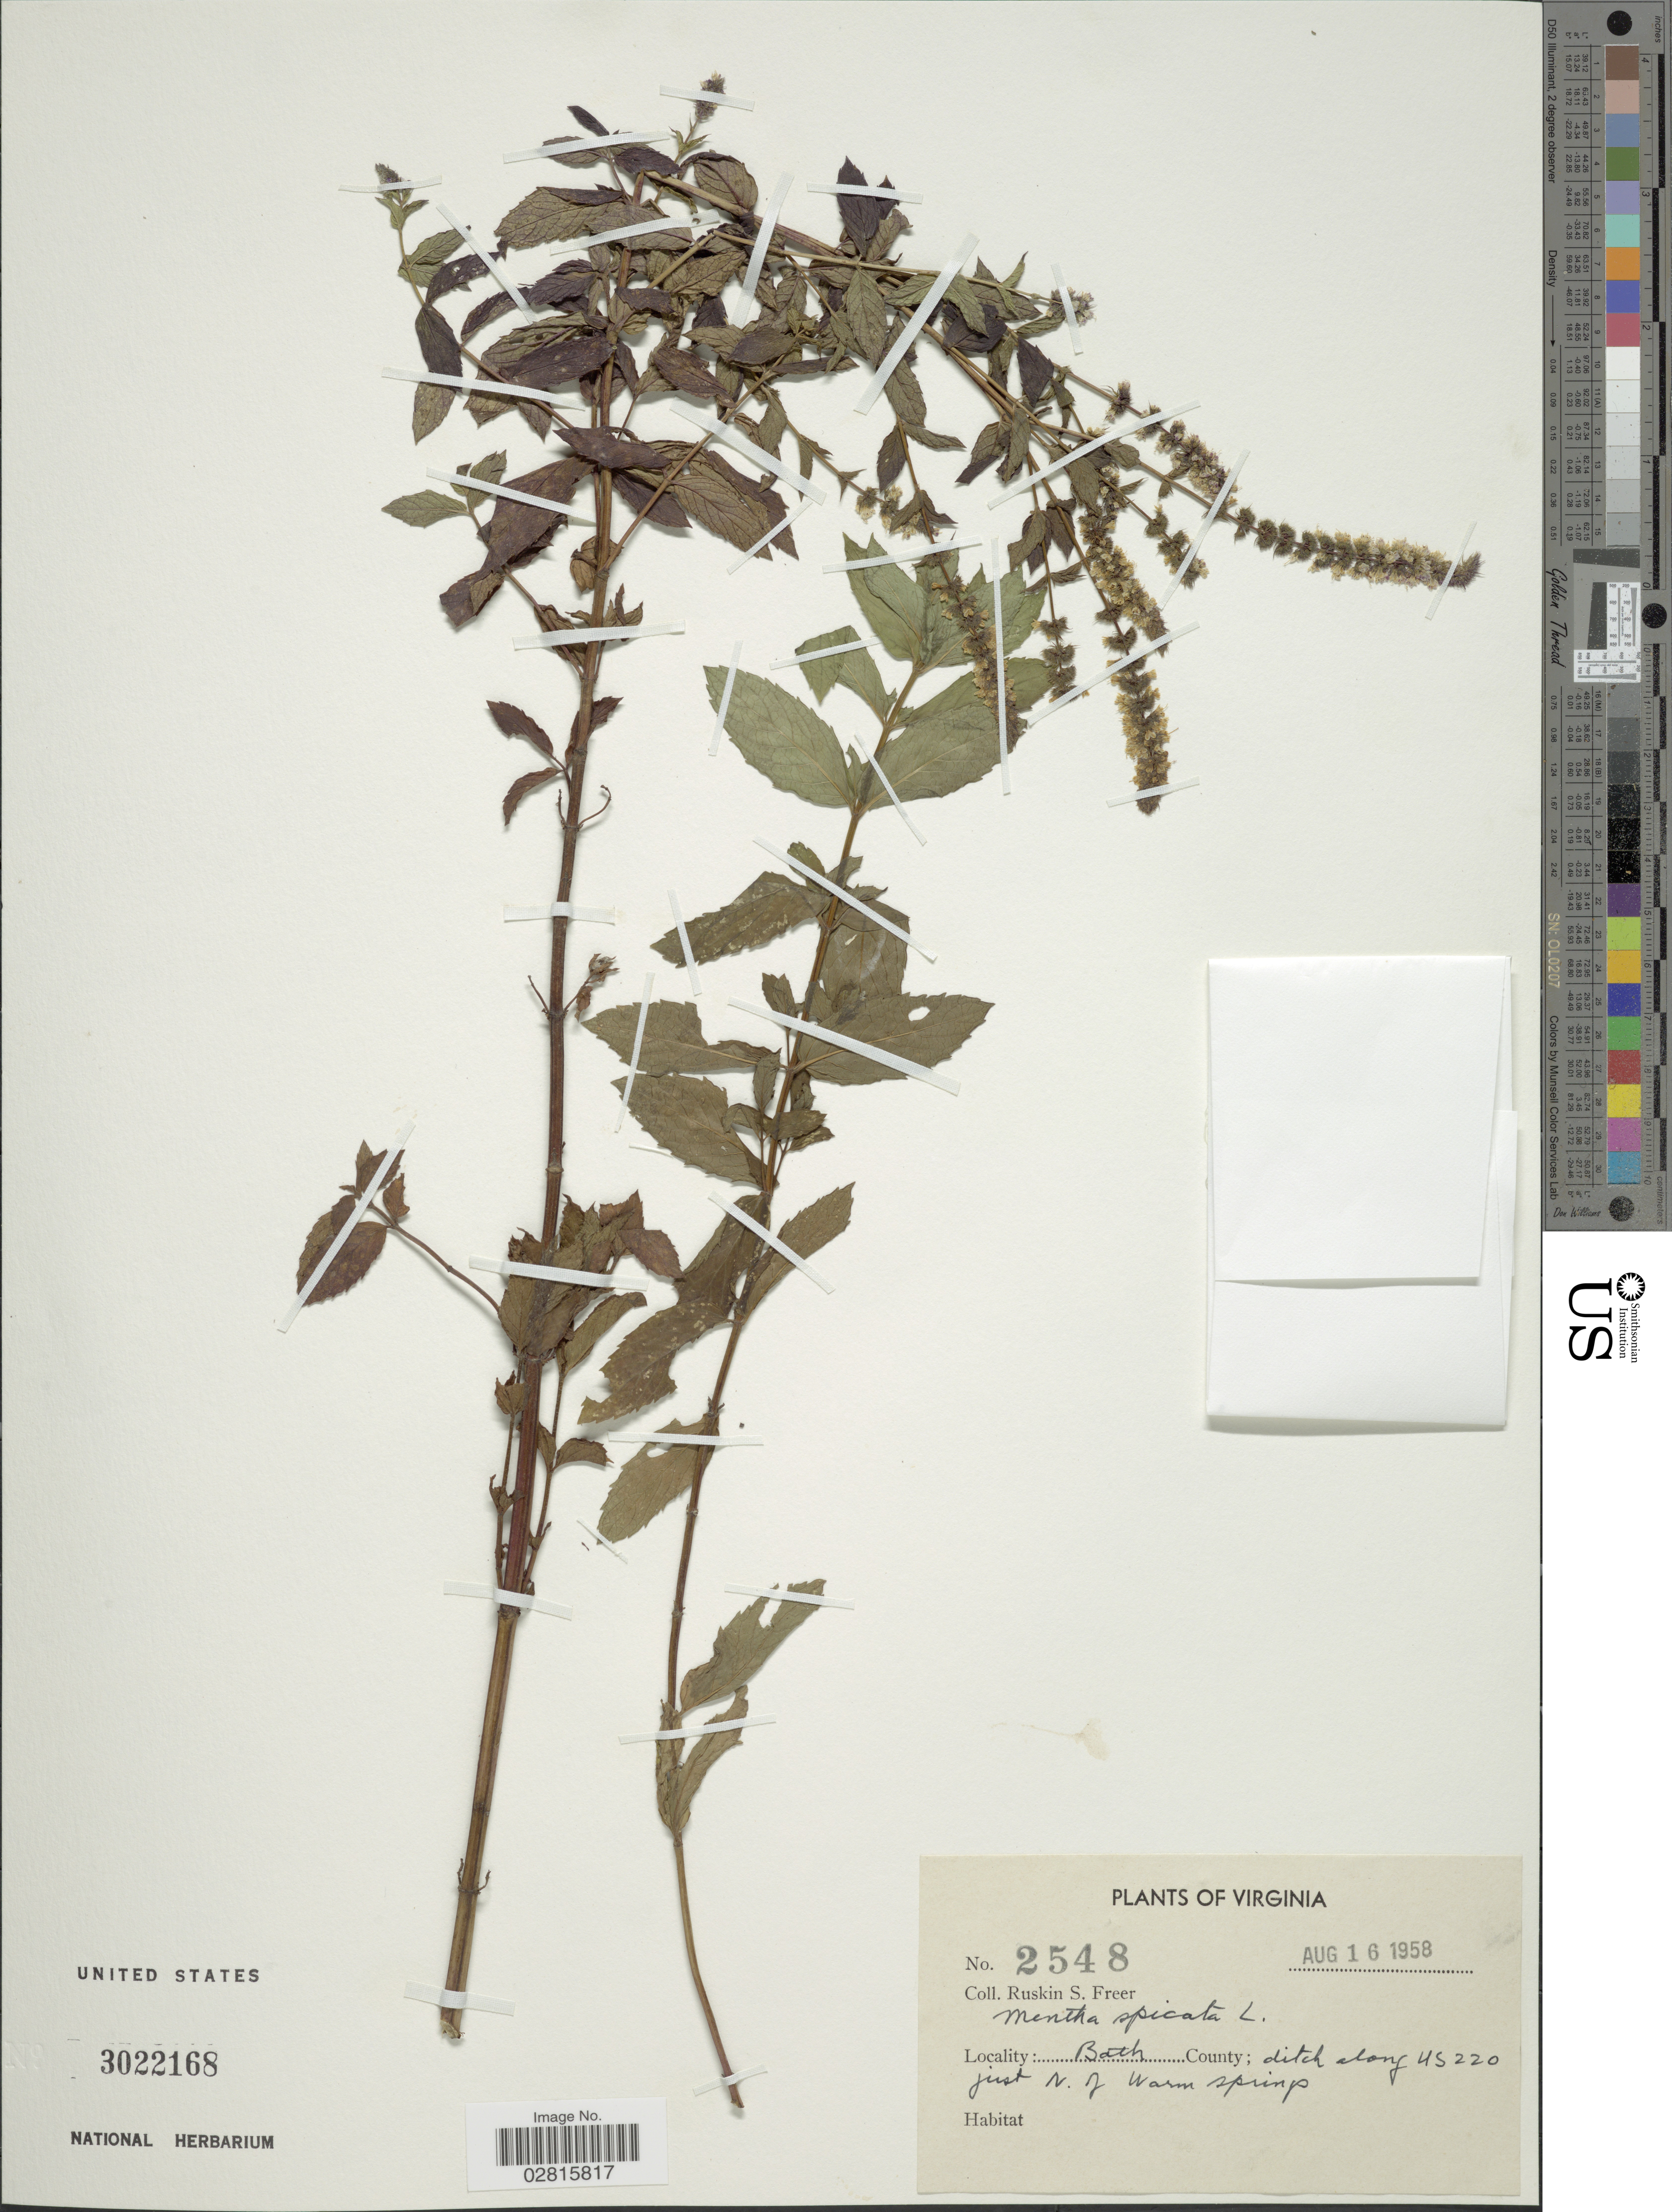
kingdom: Plantae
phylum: Tracheophyta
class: Magnoliopsida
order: Lamiales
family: Lamiaceae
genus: Mentha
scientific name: Mentha spicata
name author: L.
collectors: R. Freer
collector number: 2548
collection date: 1958-08-16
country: United States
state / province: Virginia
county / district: Bath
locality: Bath County; ditch along US220 just N. of Warm Springs.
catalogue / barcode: US 3022168